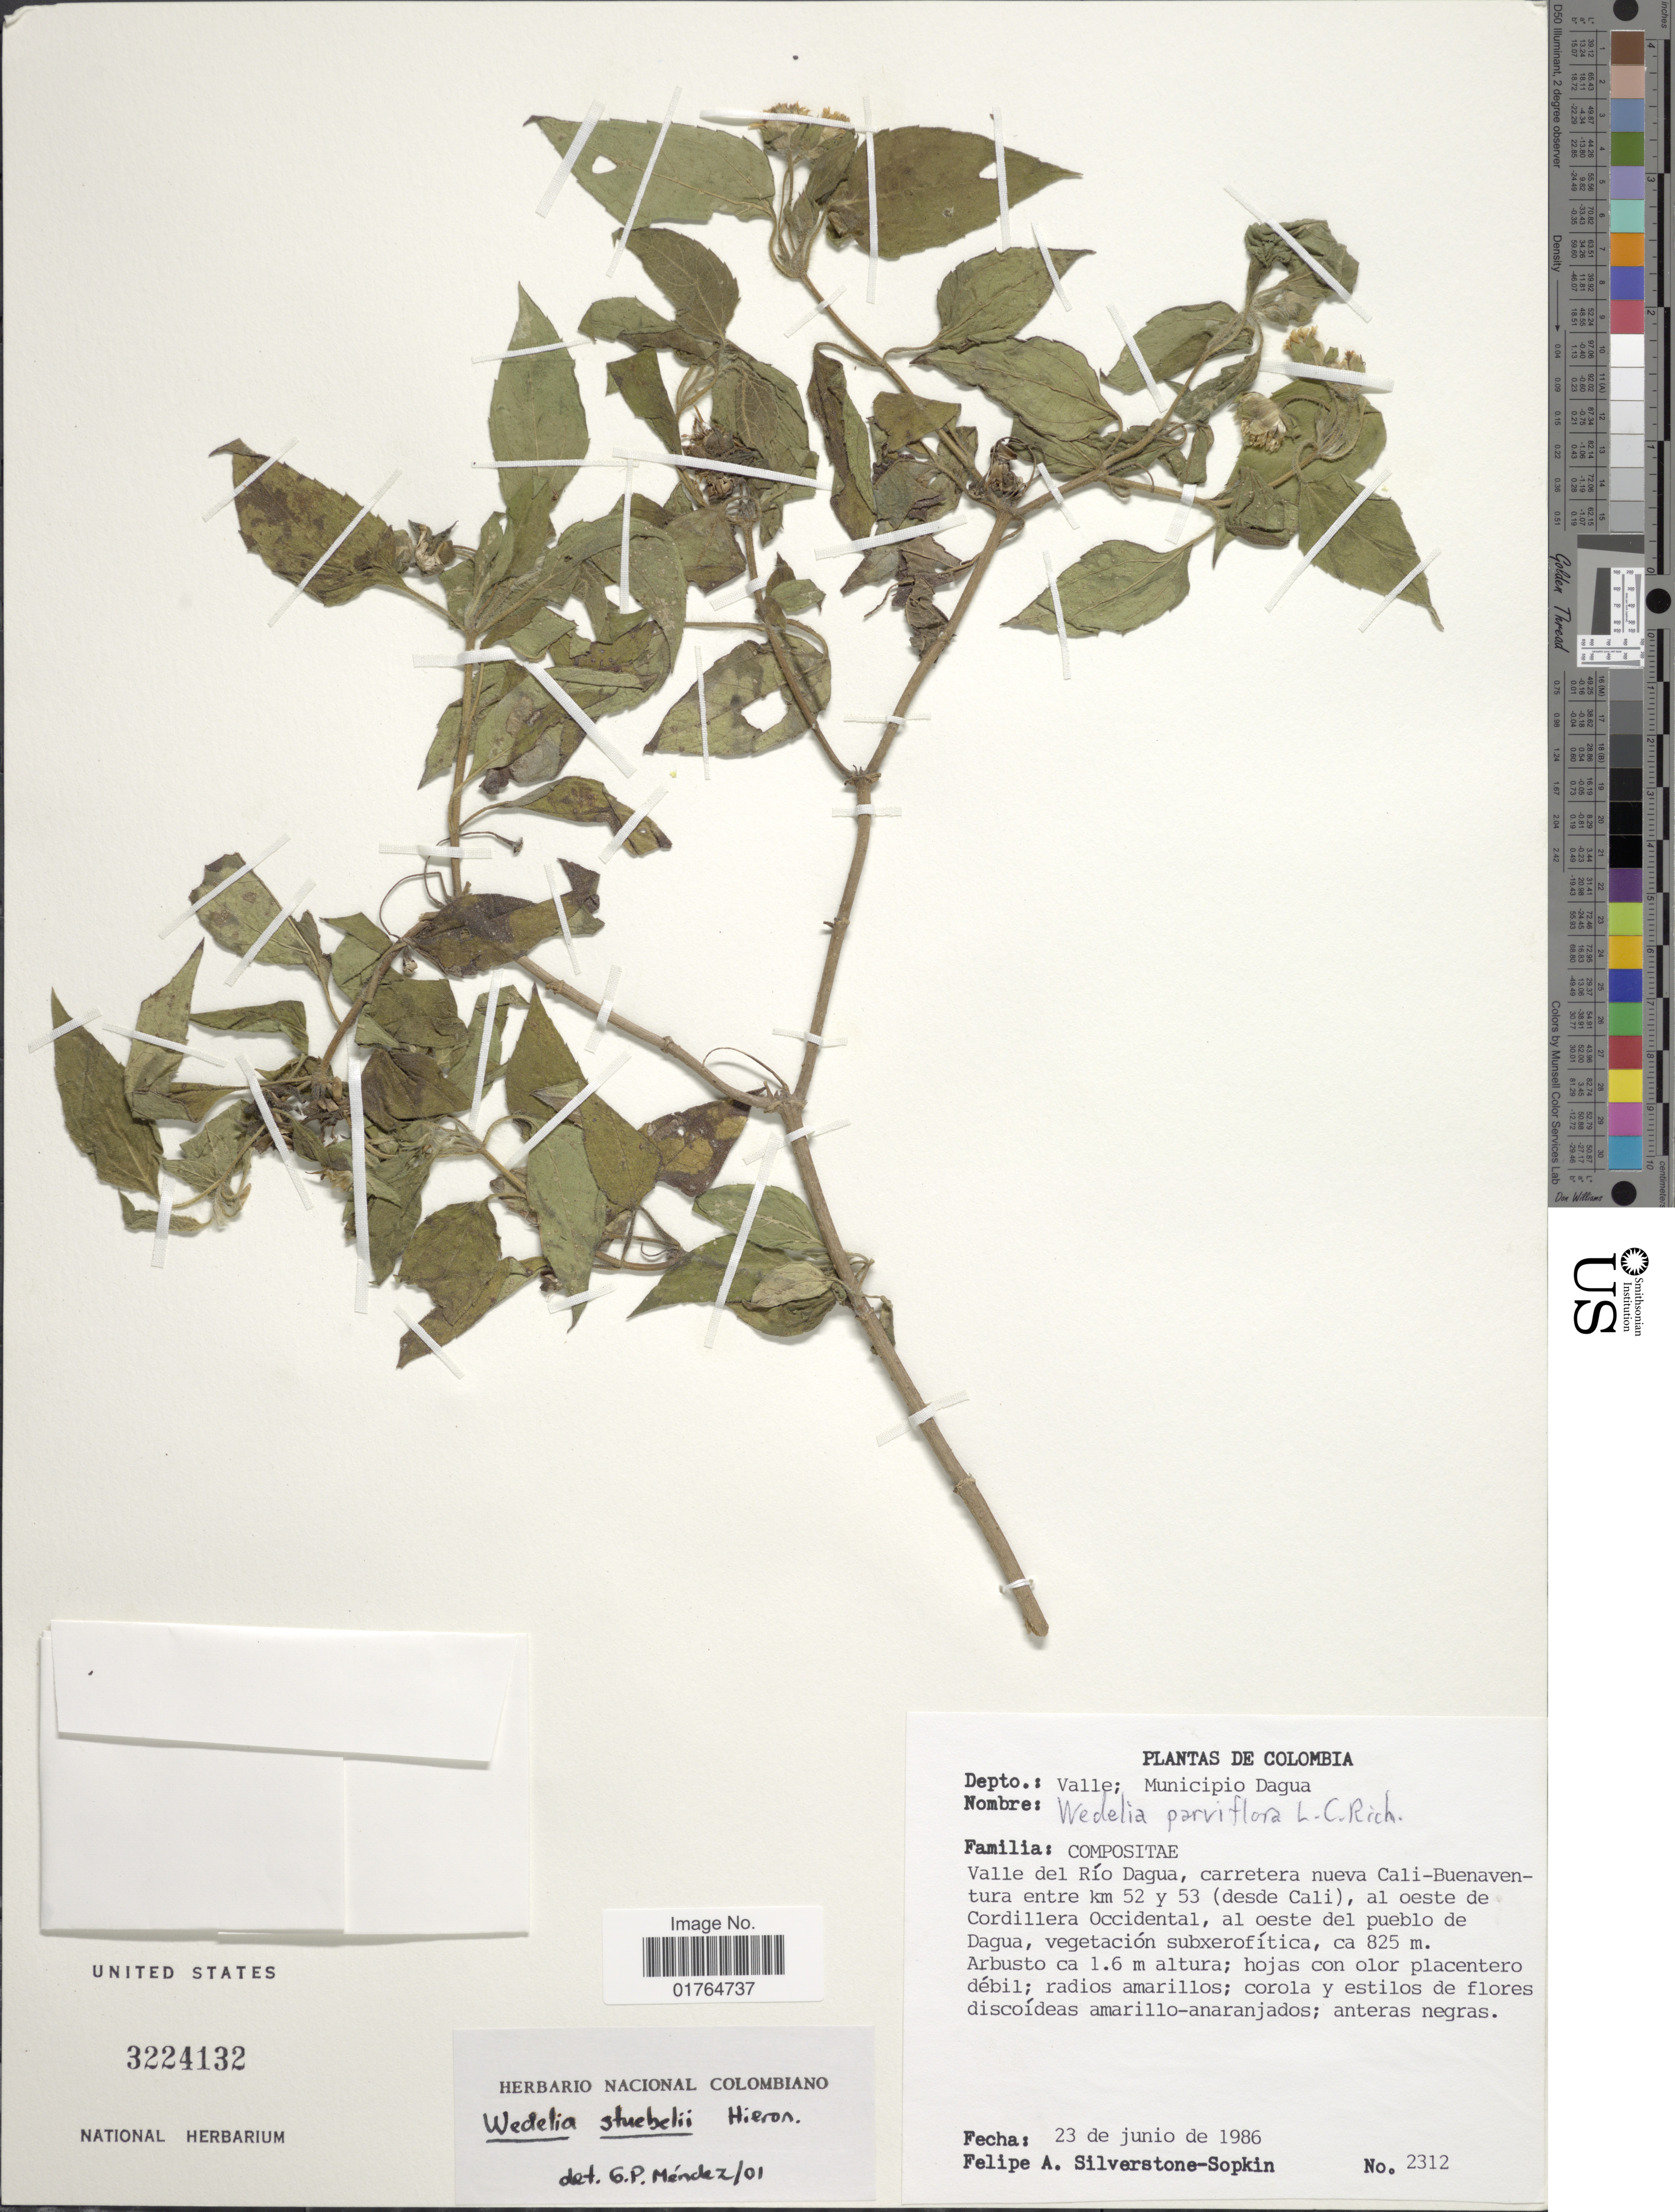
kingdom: Plantae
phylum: Tracheophyta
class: Magnoliopsida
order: Asterales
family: Asteraceae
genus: Wedelia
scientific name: Wedelia stubelii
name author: Hieron.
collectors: P. A. Silverstone-Sopkin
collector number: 2312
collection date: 1986-06-23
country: Colombia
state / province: Valle del Cauca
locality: Municipio Dagua, Valle del Rio Dagua, carretera nueva Cali-Buenaventura entre km 52 y 53 (desde Cali), al oeste de Cordillera Occidental, al oeste del pueblo de Dagua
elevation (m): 825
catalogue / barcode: US 3224132